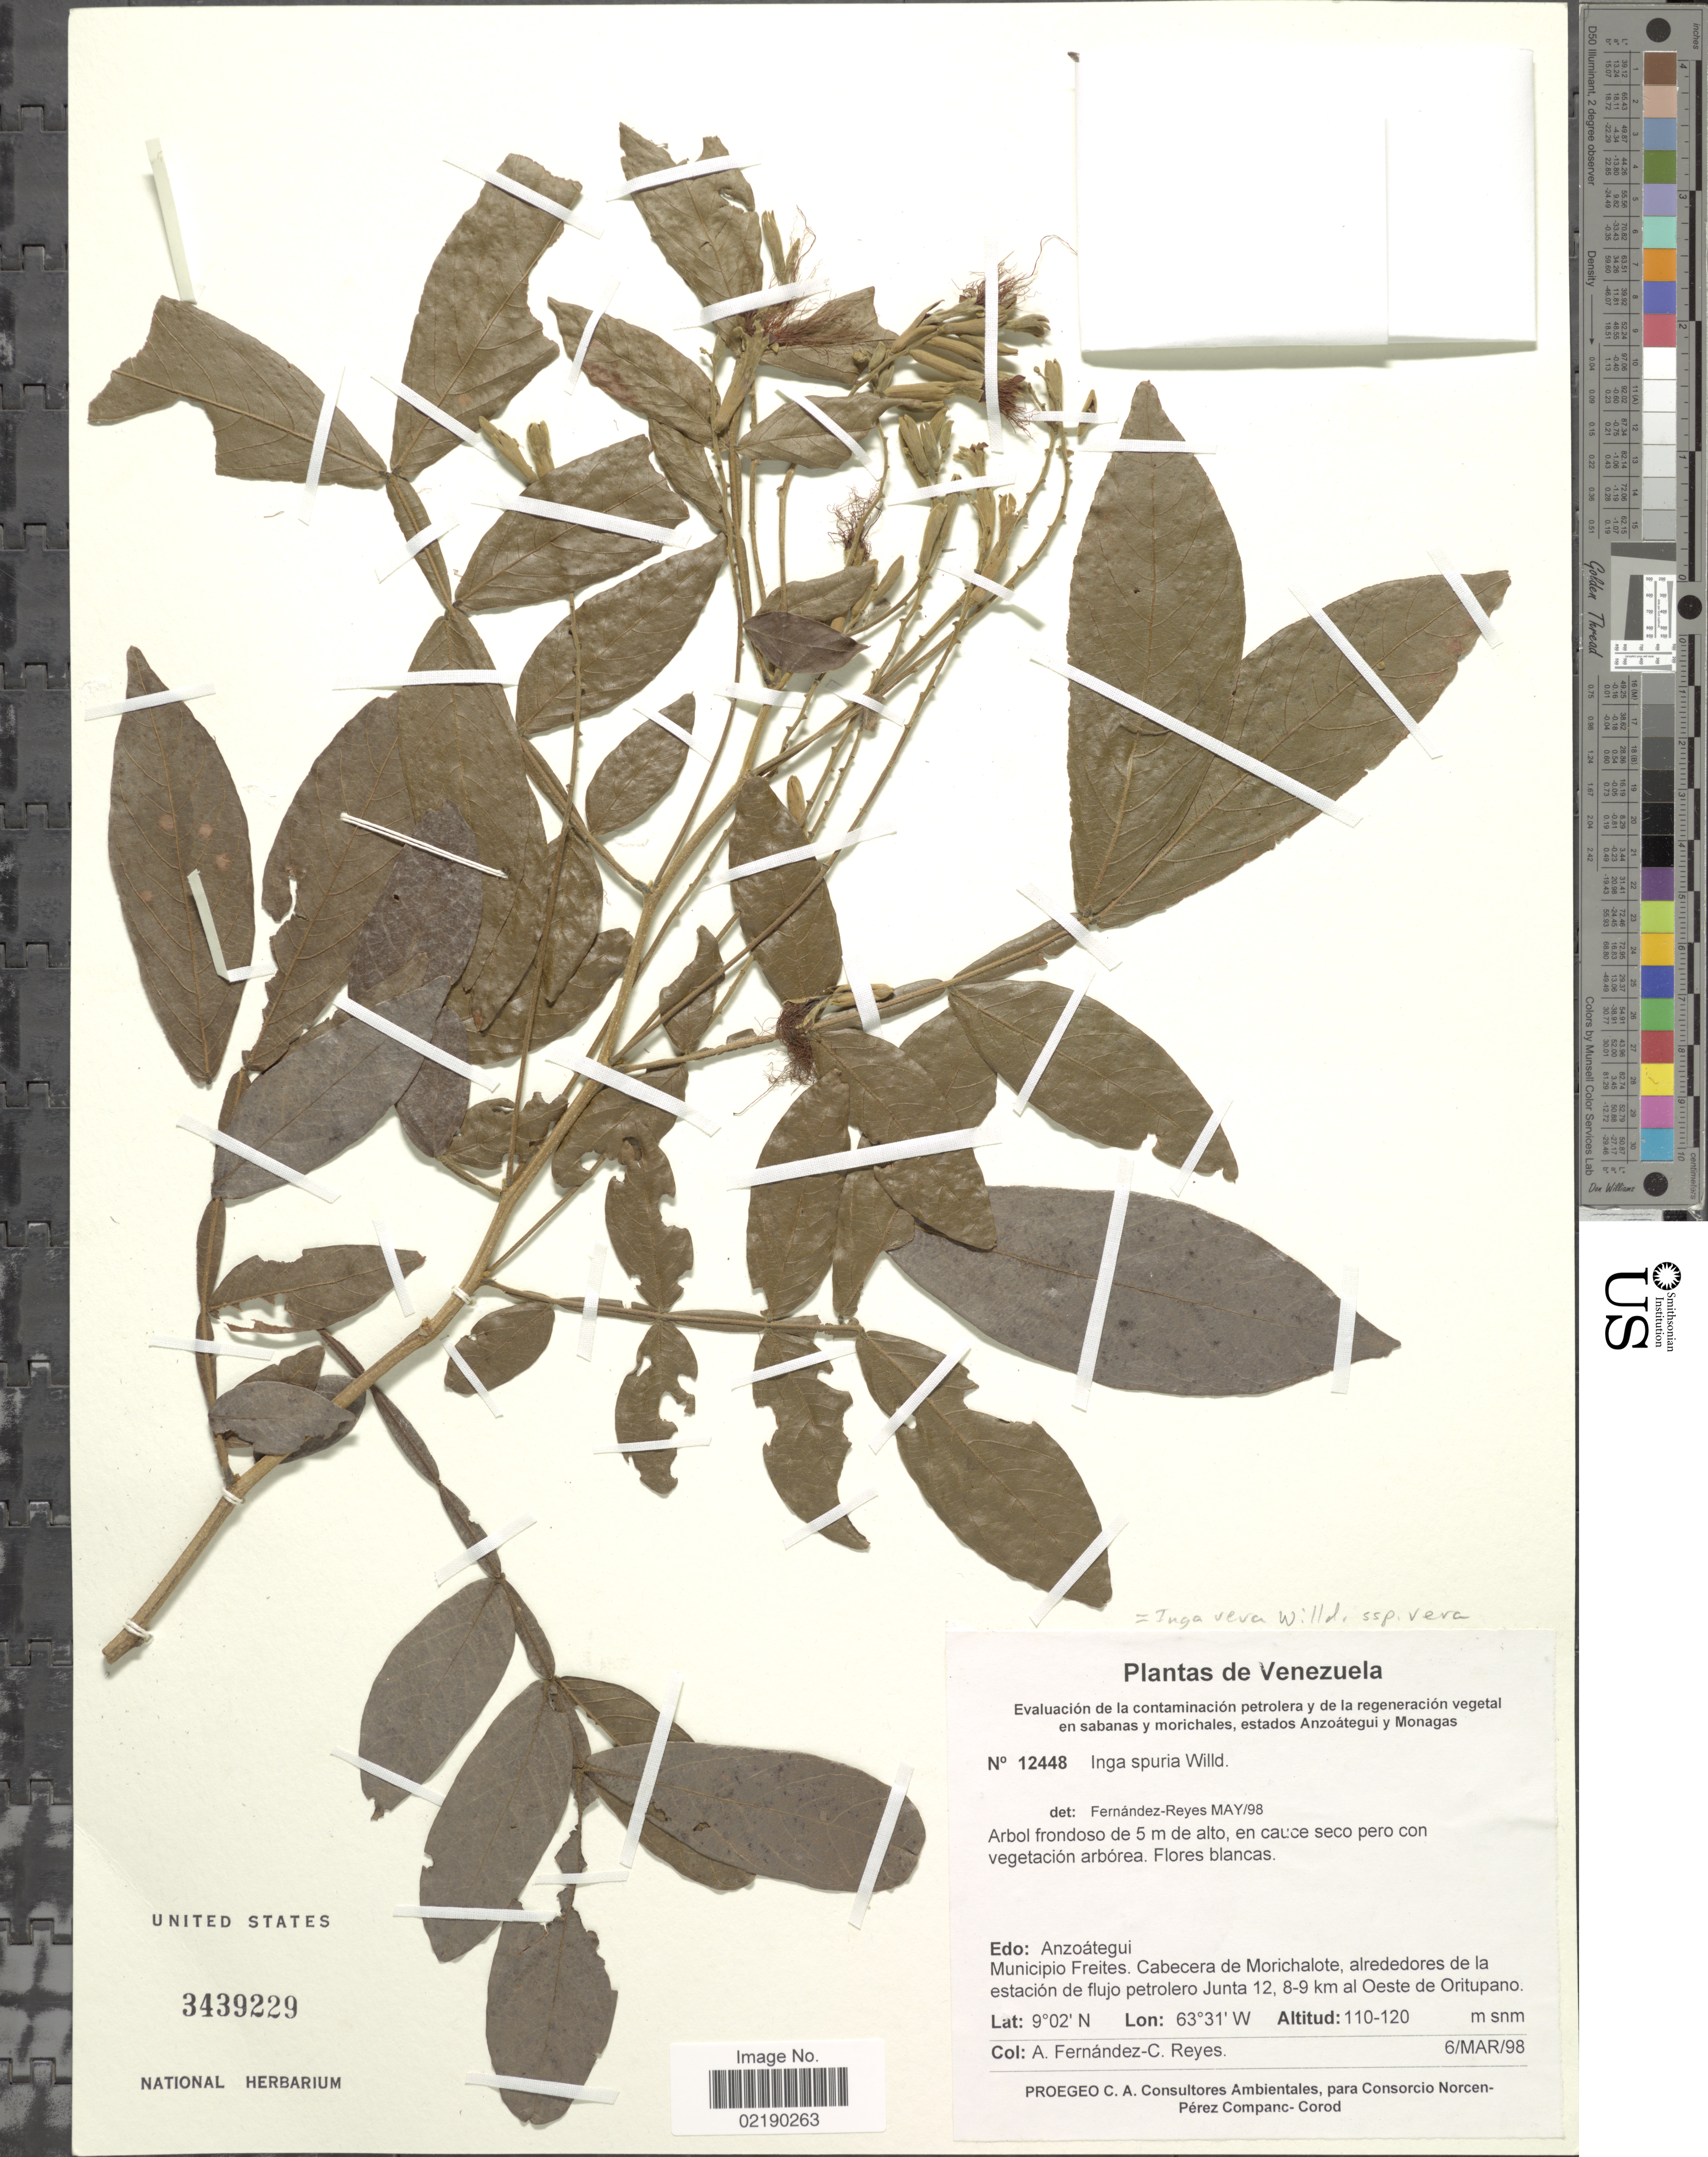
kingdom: Plantae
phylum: Tracheophyta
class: Magnoliopsida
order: Fabales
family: Fabaceae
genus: Inga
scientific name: Inga vera subsp. vera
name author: Willd.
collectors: A. Fernández & C. Reyes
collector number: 12448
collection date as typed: Transcribed d/m/y: 6/3/98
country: Venezuela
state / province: Anzoategui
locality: Municipio Freites. Cabecera de Morichalote, alrededores de la estacion de flujo petrolero Junta 12, 8-9 km al Oeste de Oritupano.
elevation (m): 110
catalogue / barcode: US 3439229